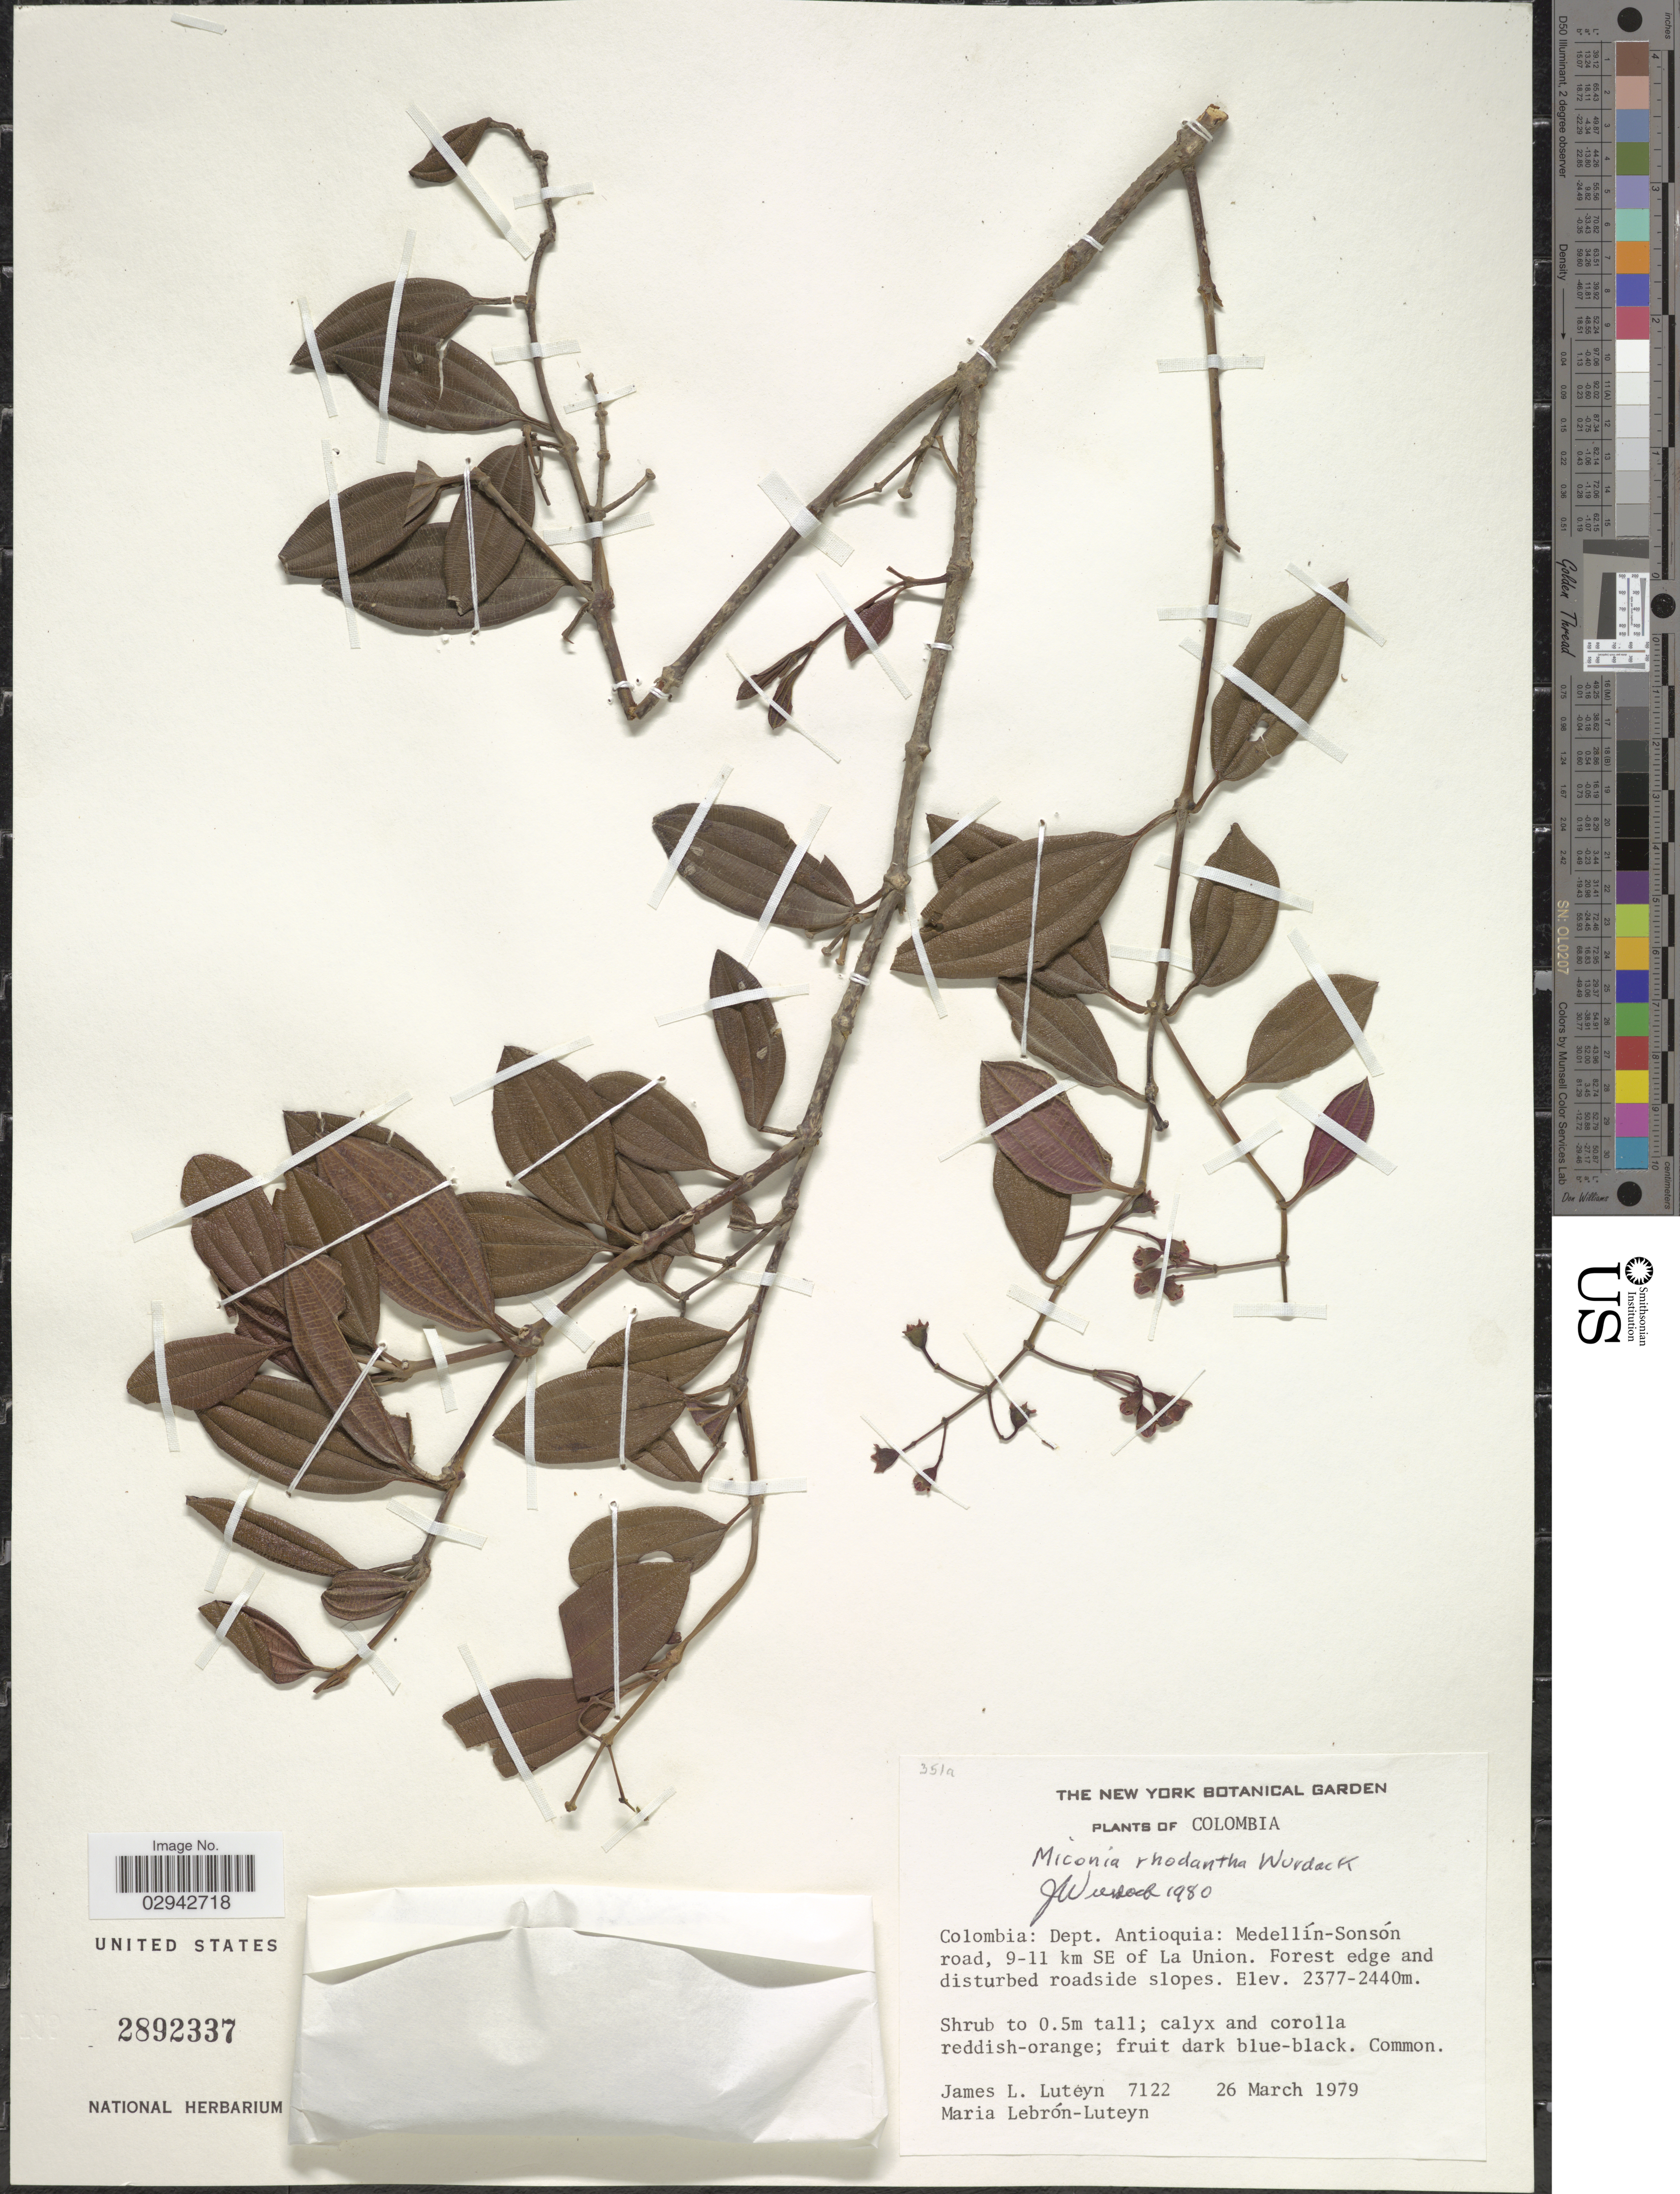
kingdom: Plantae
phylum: Tracheophyta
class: Magnoliopsida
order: Myrtales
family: Melastomataceae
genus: Miconia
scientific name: Miconia rhodantha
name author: Wurdack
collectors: J. Luteyn & M. L. Lebrón-Luteyn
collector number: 7122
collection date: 1979-03-26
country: Colombia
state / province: Antioquia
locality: Dept. Antioquia: Medellín-Sonsón road, 9-11 km SE of La Union.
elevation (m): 2377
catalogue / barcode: US 2892337